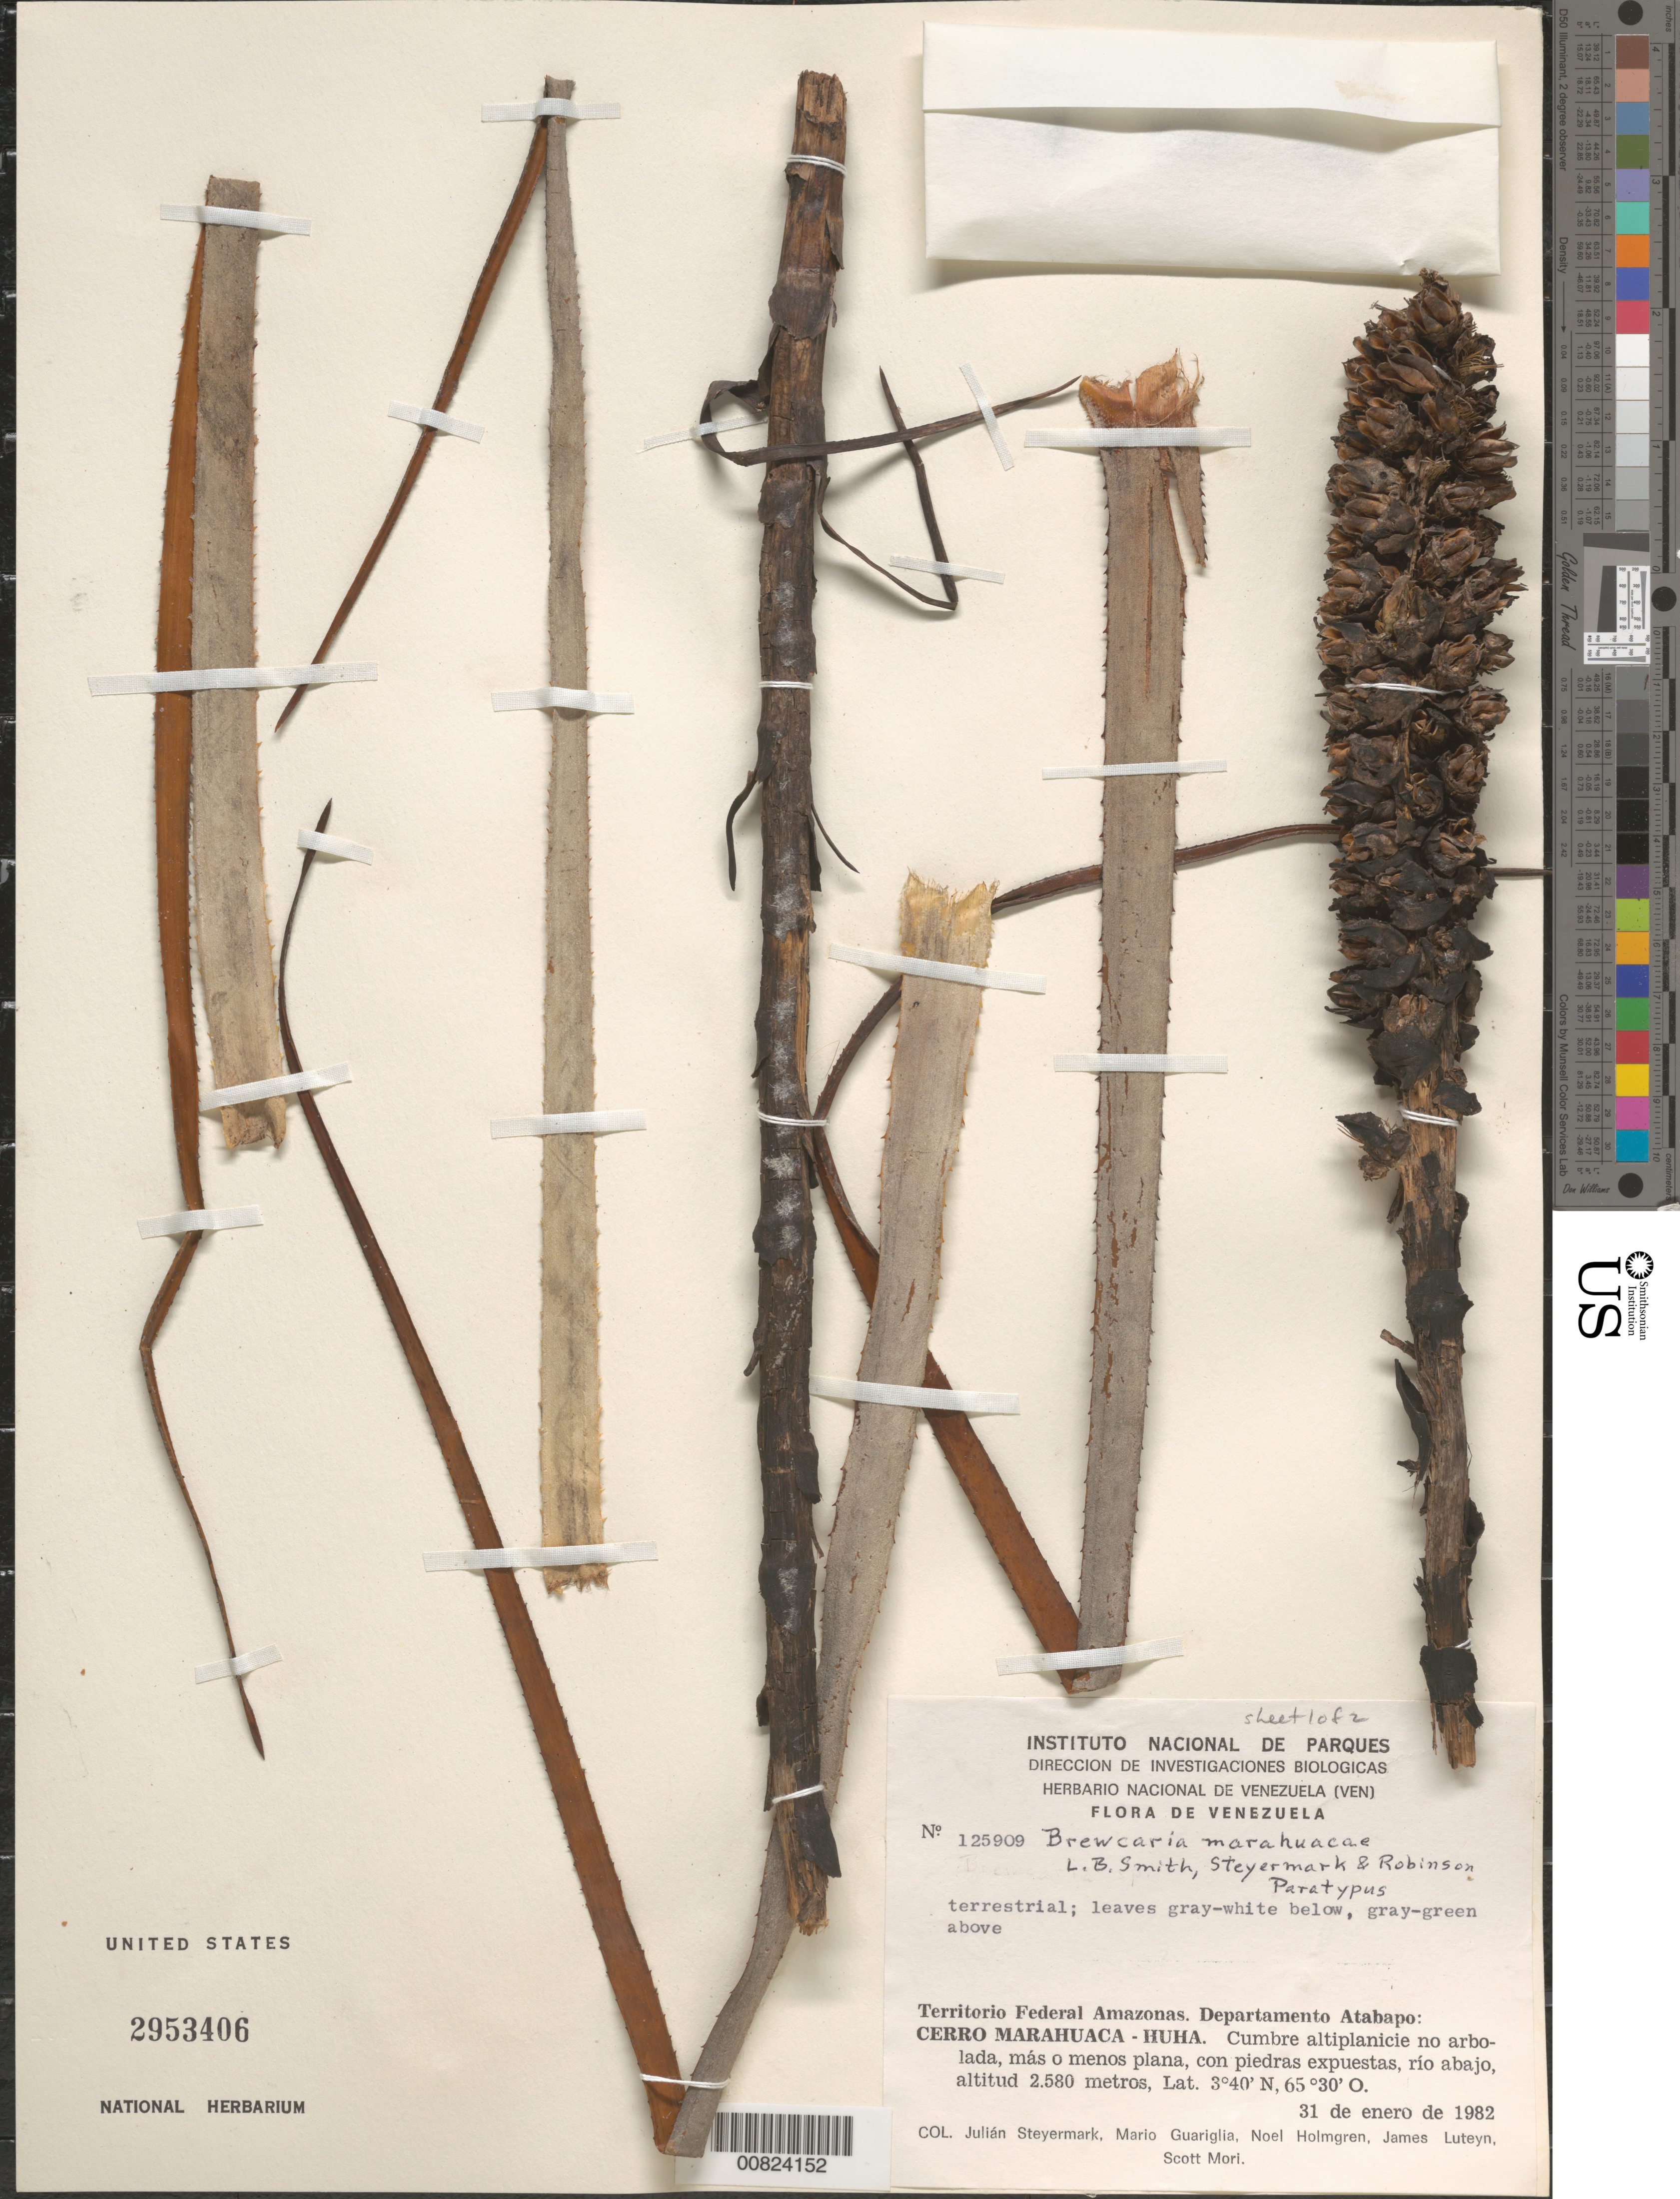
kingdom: Plantae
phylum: Tracheophyta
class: Liliopsida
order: Poales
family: Bromeliaceae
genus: Brewcaria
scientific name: Brewcaria marahuacae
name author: L.B. Sm.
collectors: J. Steyermark, M. Guariglia P., N. H. Holmgren, J. L. Luteyn & S. Mori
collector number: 125909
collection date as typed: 31-Jan-82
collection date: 1982-01-31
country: Venezuela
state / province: Amazonas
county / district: Atabapo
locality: Huha, Cerro Marahuaca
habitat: Cumbre altiplanicie no arbolada, más o menos plana, con piedras expuestas, río abajo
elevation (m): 2580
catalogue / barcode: US 2953406